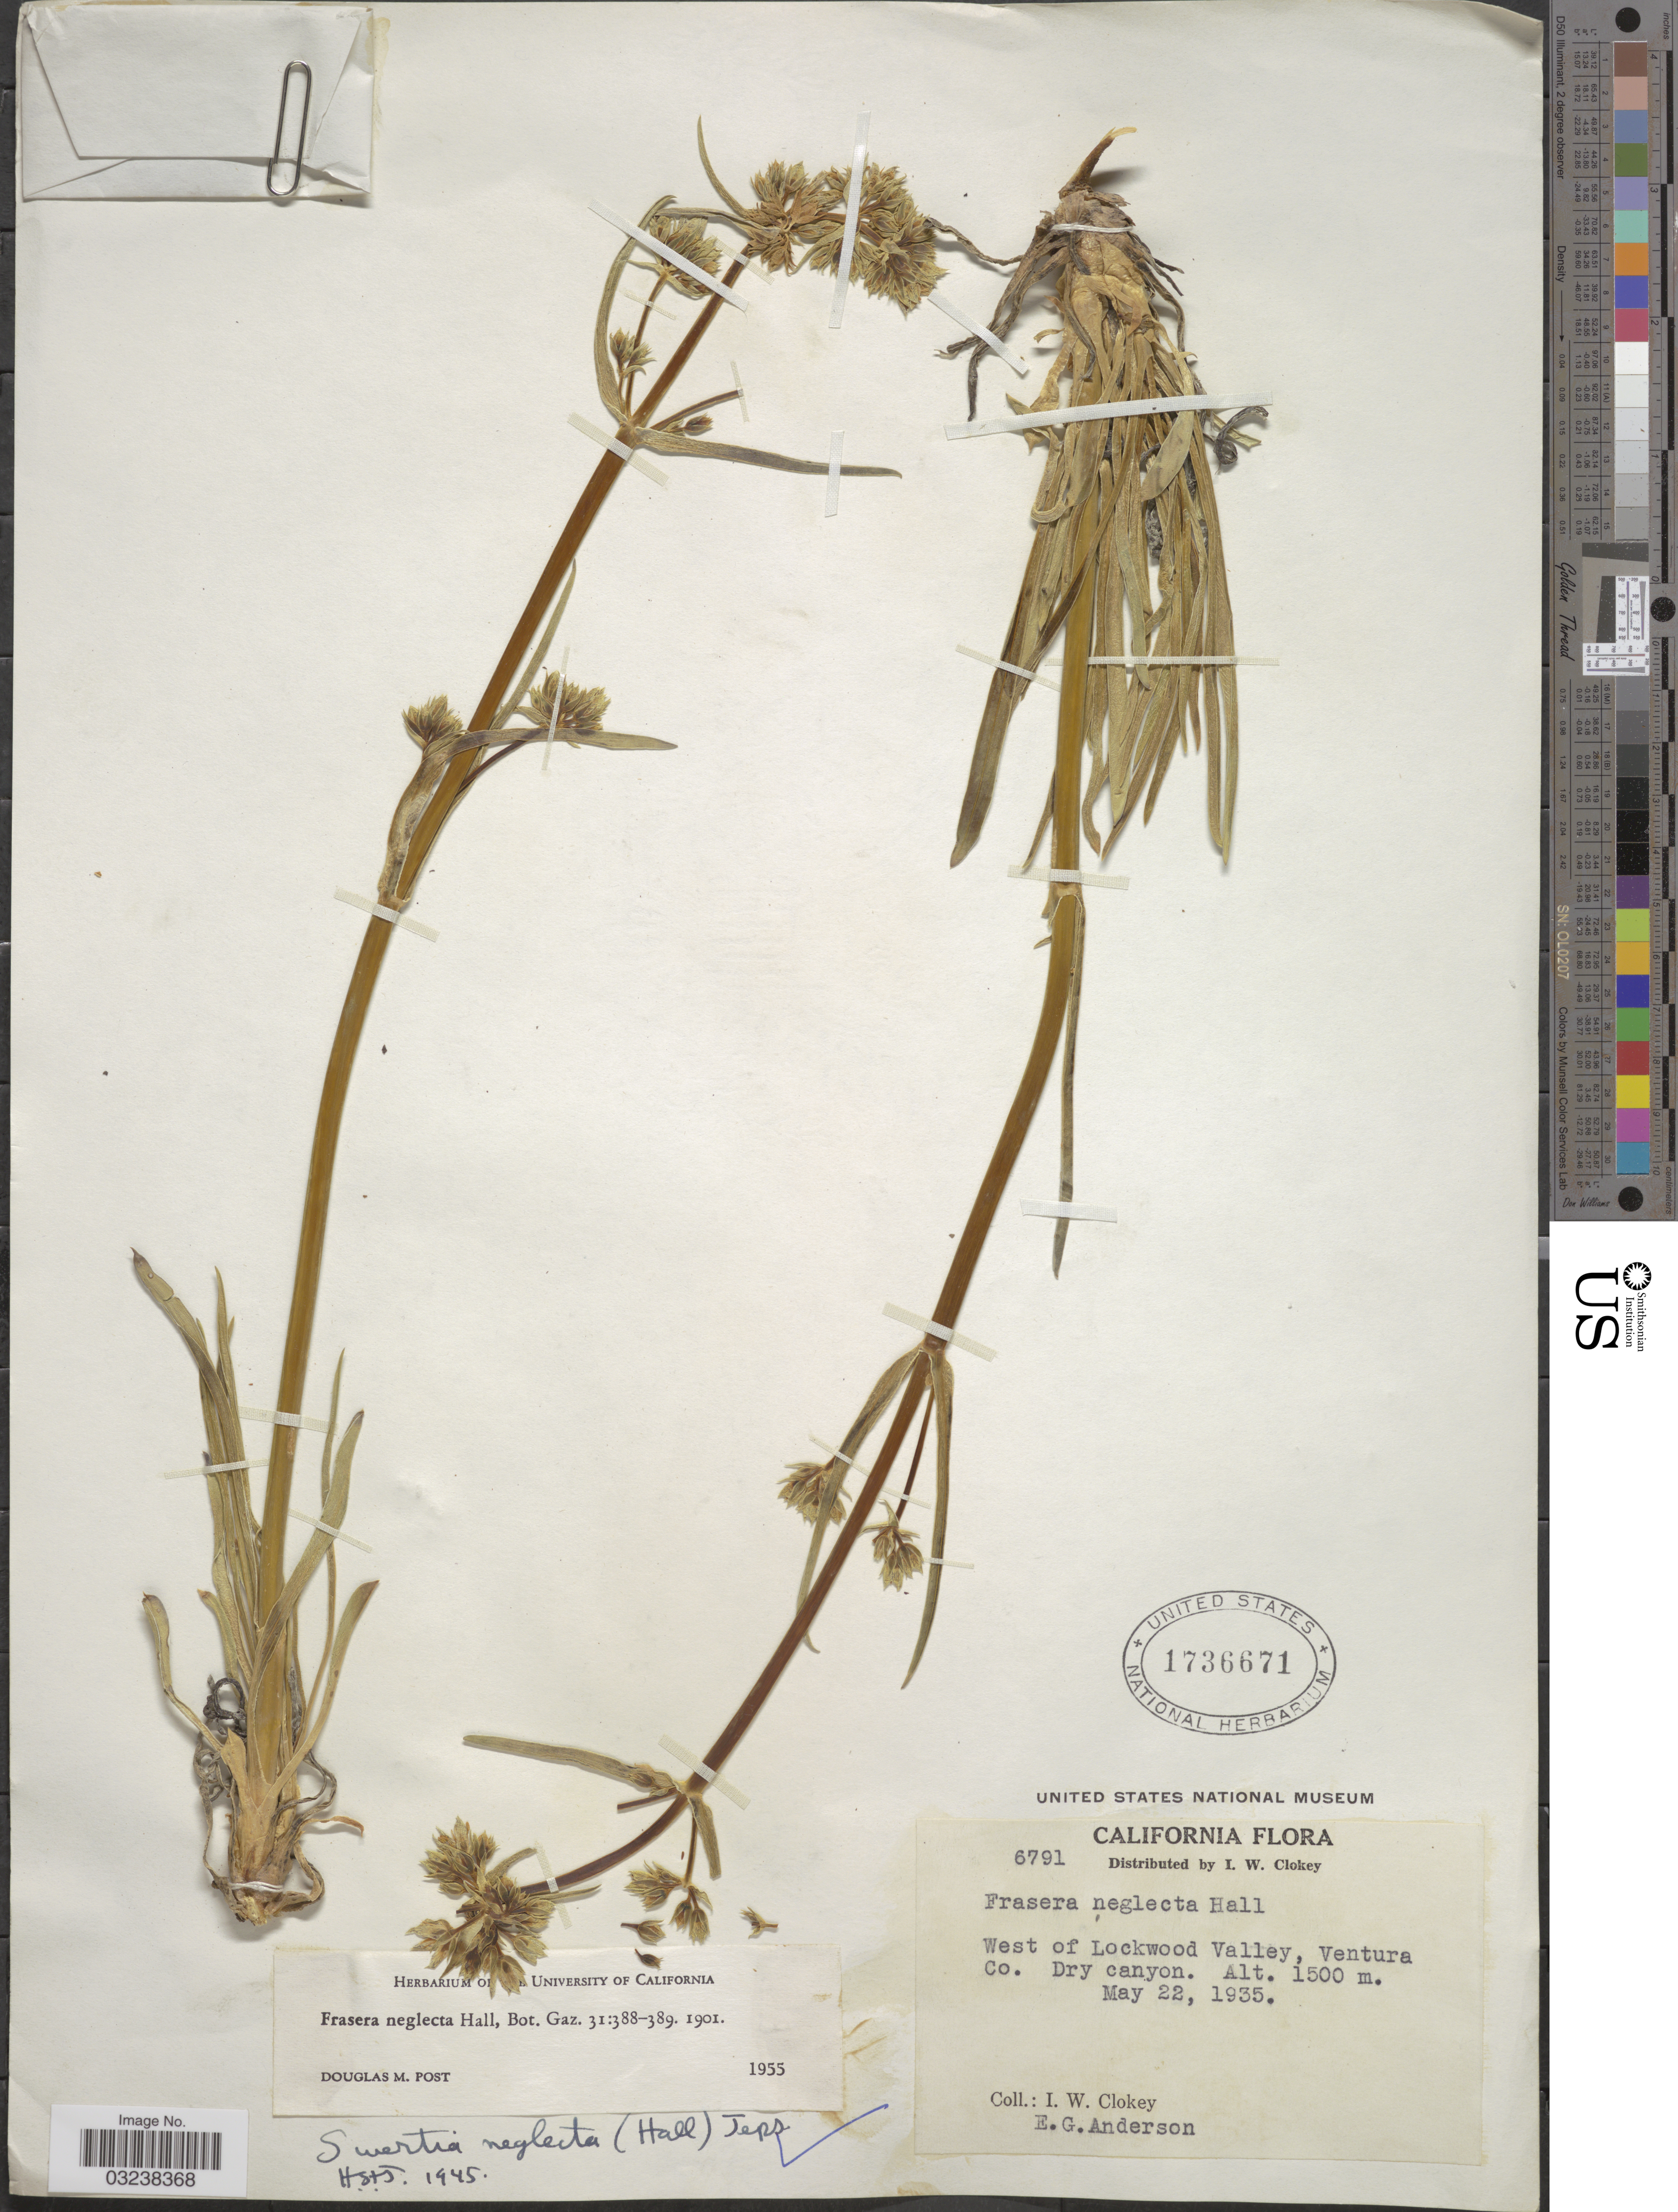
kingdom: Plantae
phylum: Tracheophyta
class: Magnoliopsida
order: Gentianales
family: Gentianaceae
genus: Swertia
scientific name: Swertia neglecta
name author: (H.M. Hall) Jeps.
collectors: I. W. Clokey & E. G. Anderson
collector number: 6791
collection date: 1935-05-22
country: United States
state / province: California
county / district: Ventura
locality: West of Lockwood Valley, Ventura Co.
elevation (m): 1500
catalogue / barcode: US 1736671